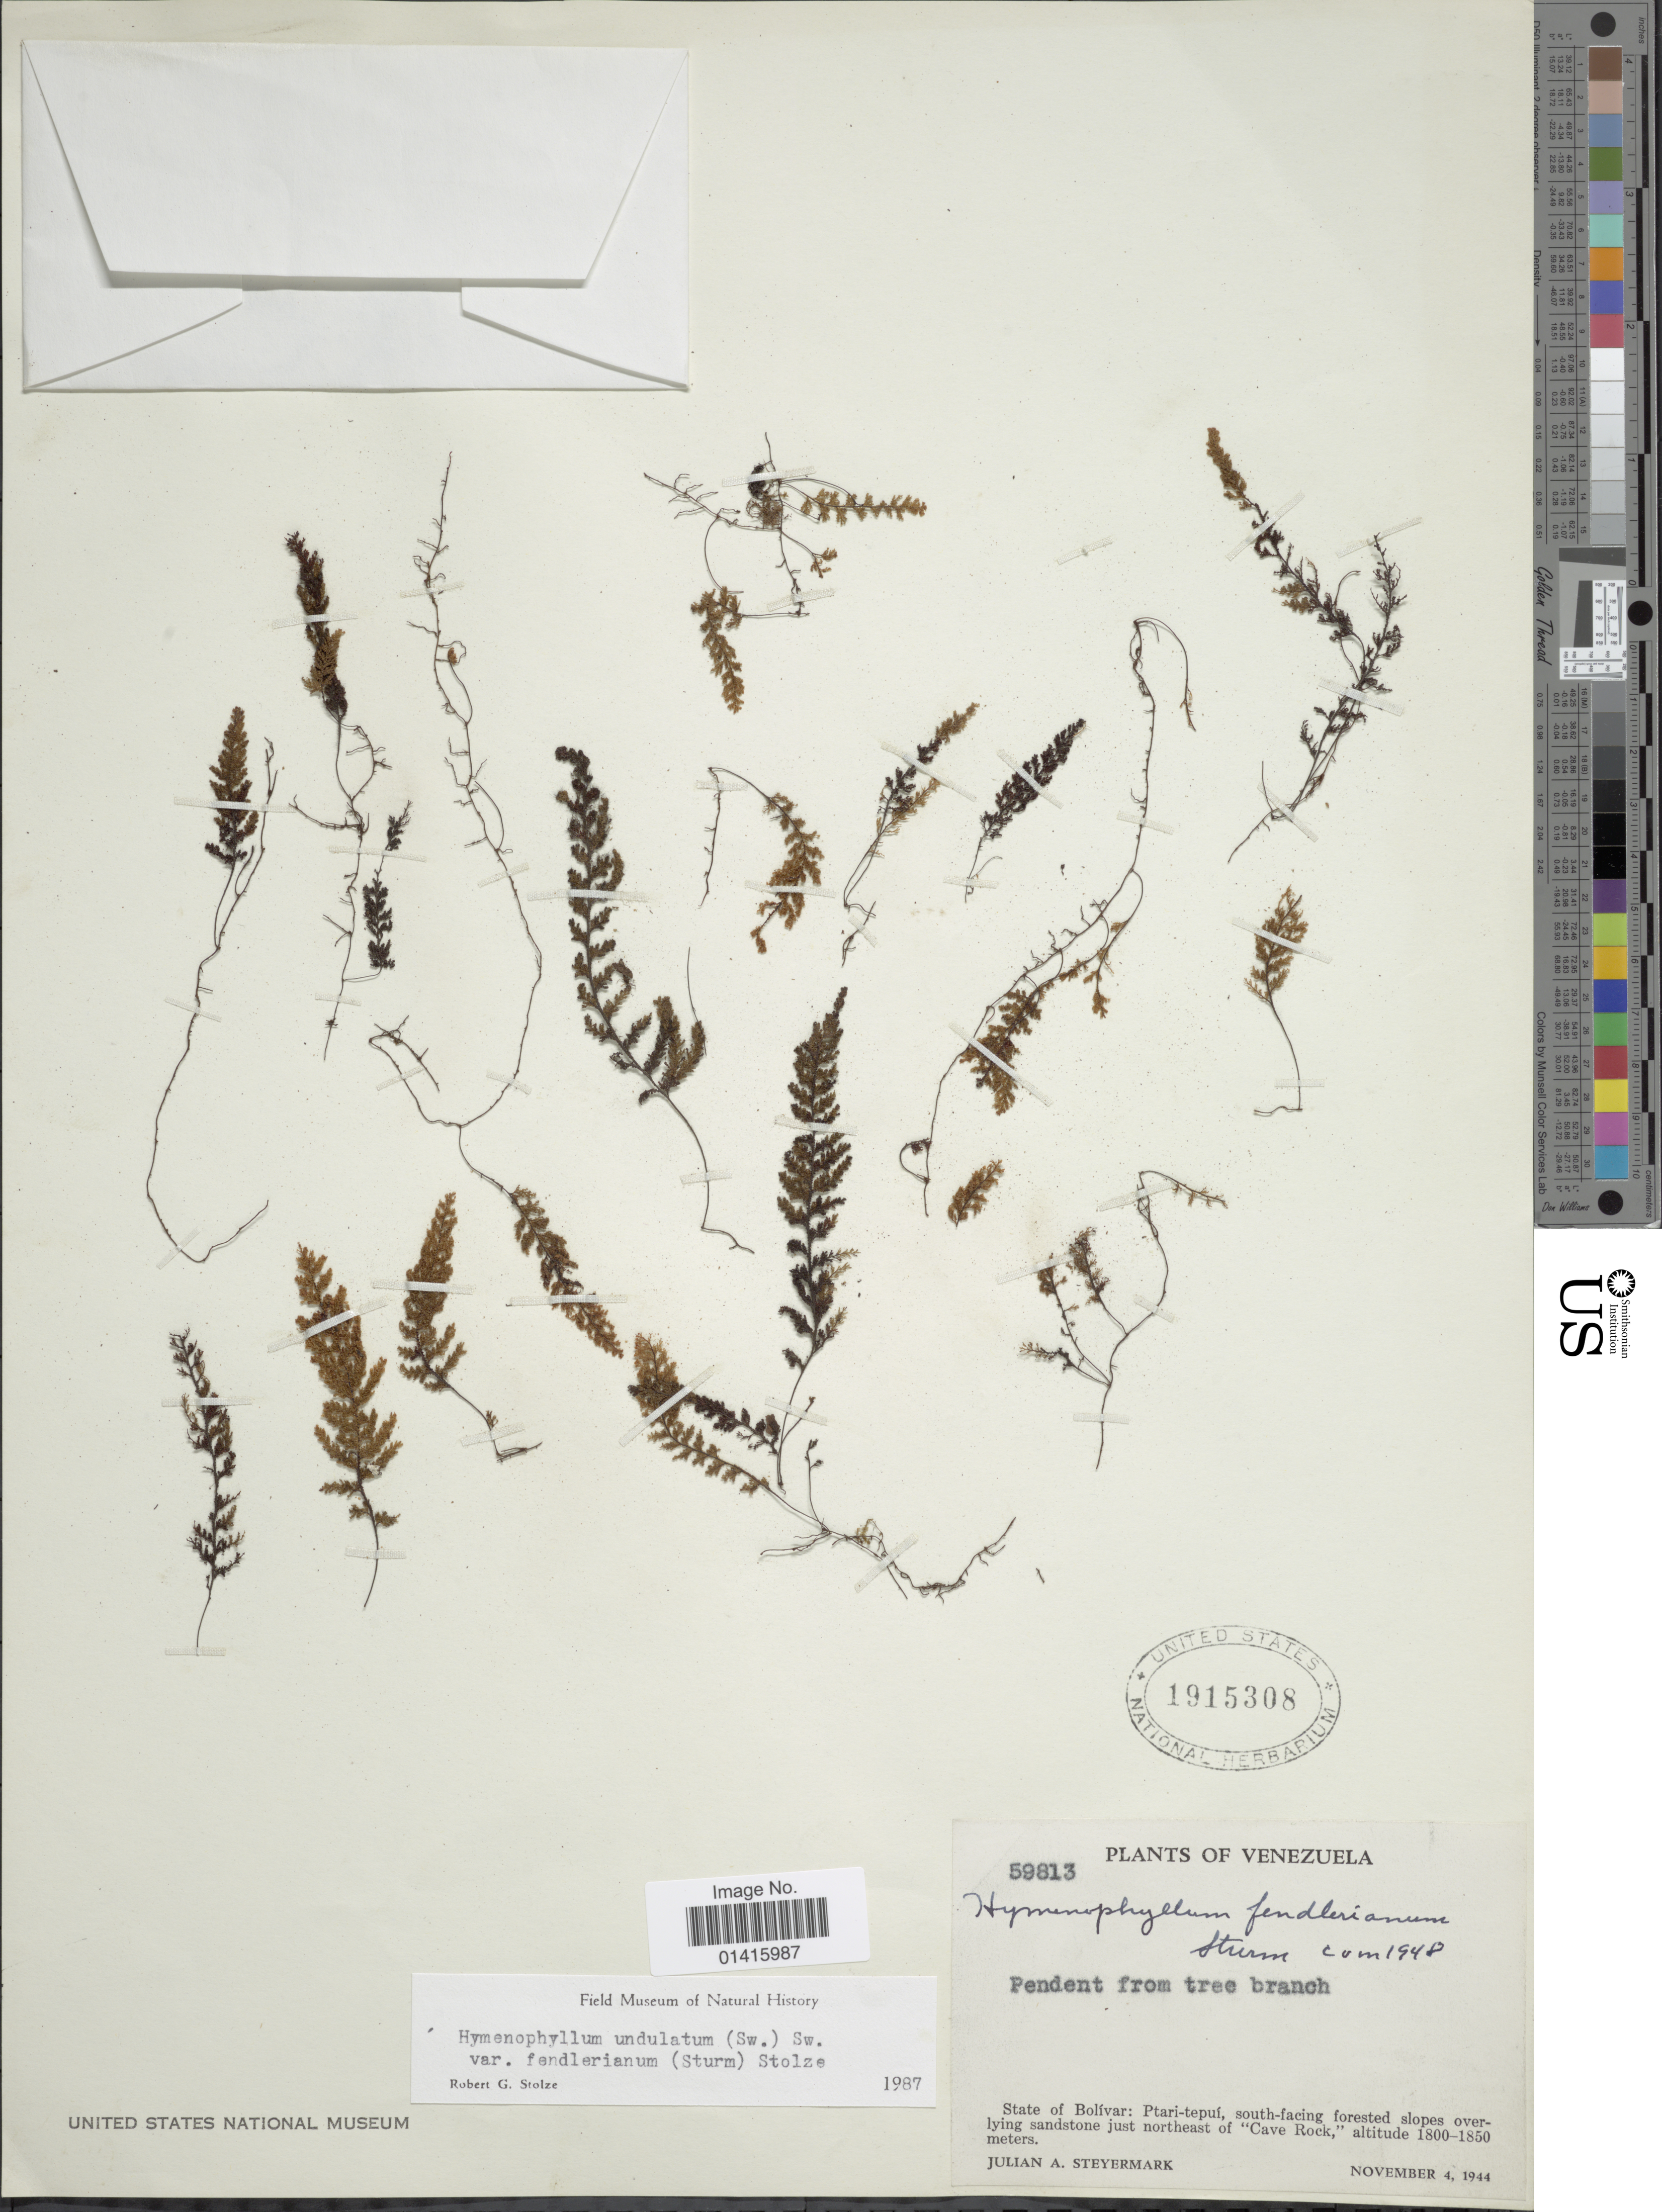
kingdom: Plantae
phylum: Tracheophyta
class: Polypodiopsida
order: Hymenophyllales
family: Hymenophyllaceae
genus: Hymenophyllum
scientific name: Hymenophyllum fendlerianum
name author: J.W. Sturm in Mart.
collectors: J. Steyermark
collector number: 59813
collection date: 1944-11-04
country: Venezuela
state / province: Bolivar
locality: State of Bolivar: Ptari-tepuí, south-facing forested slopes overlying sandstone just northeast of "Cave Rock"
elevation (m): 1800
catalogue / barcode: US 1915308